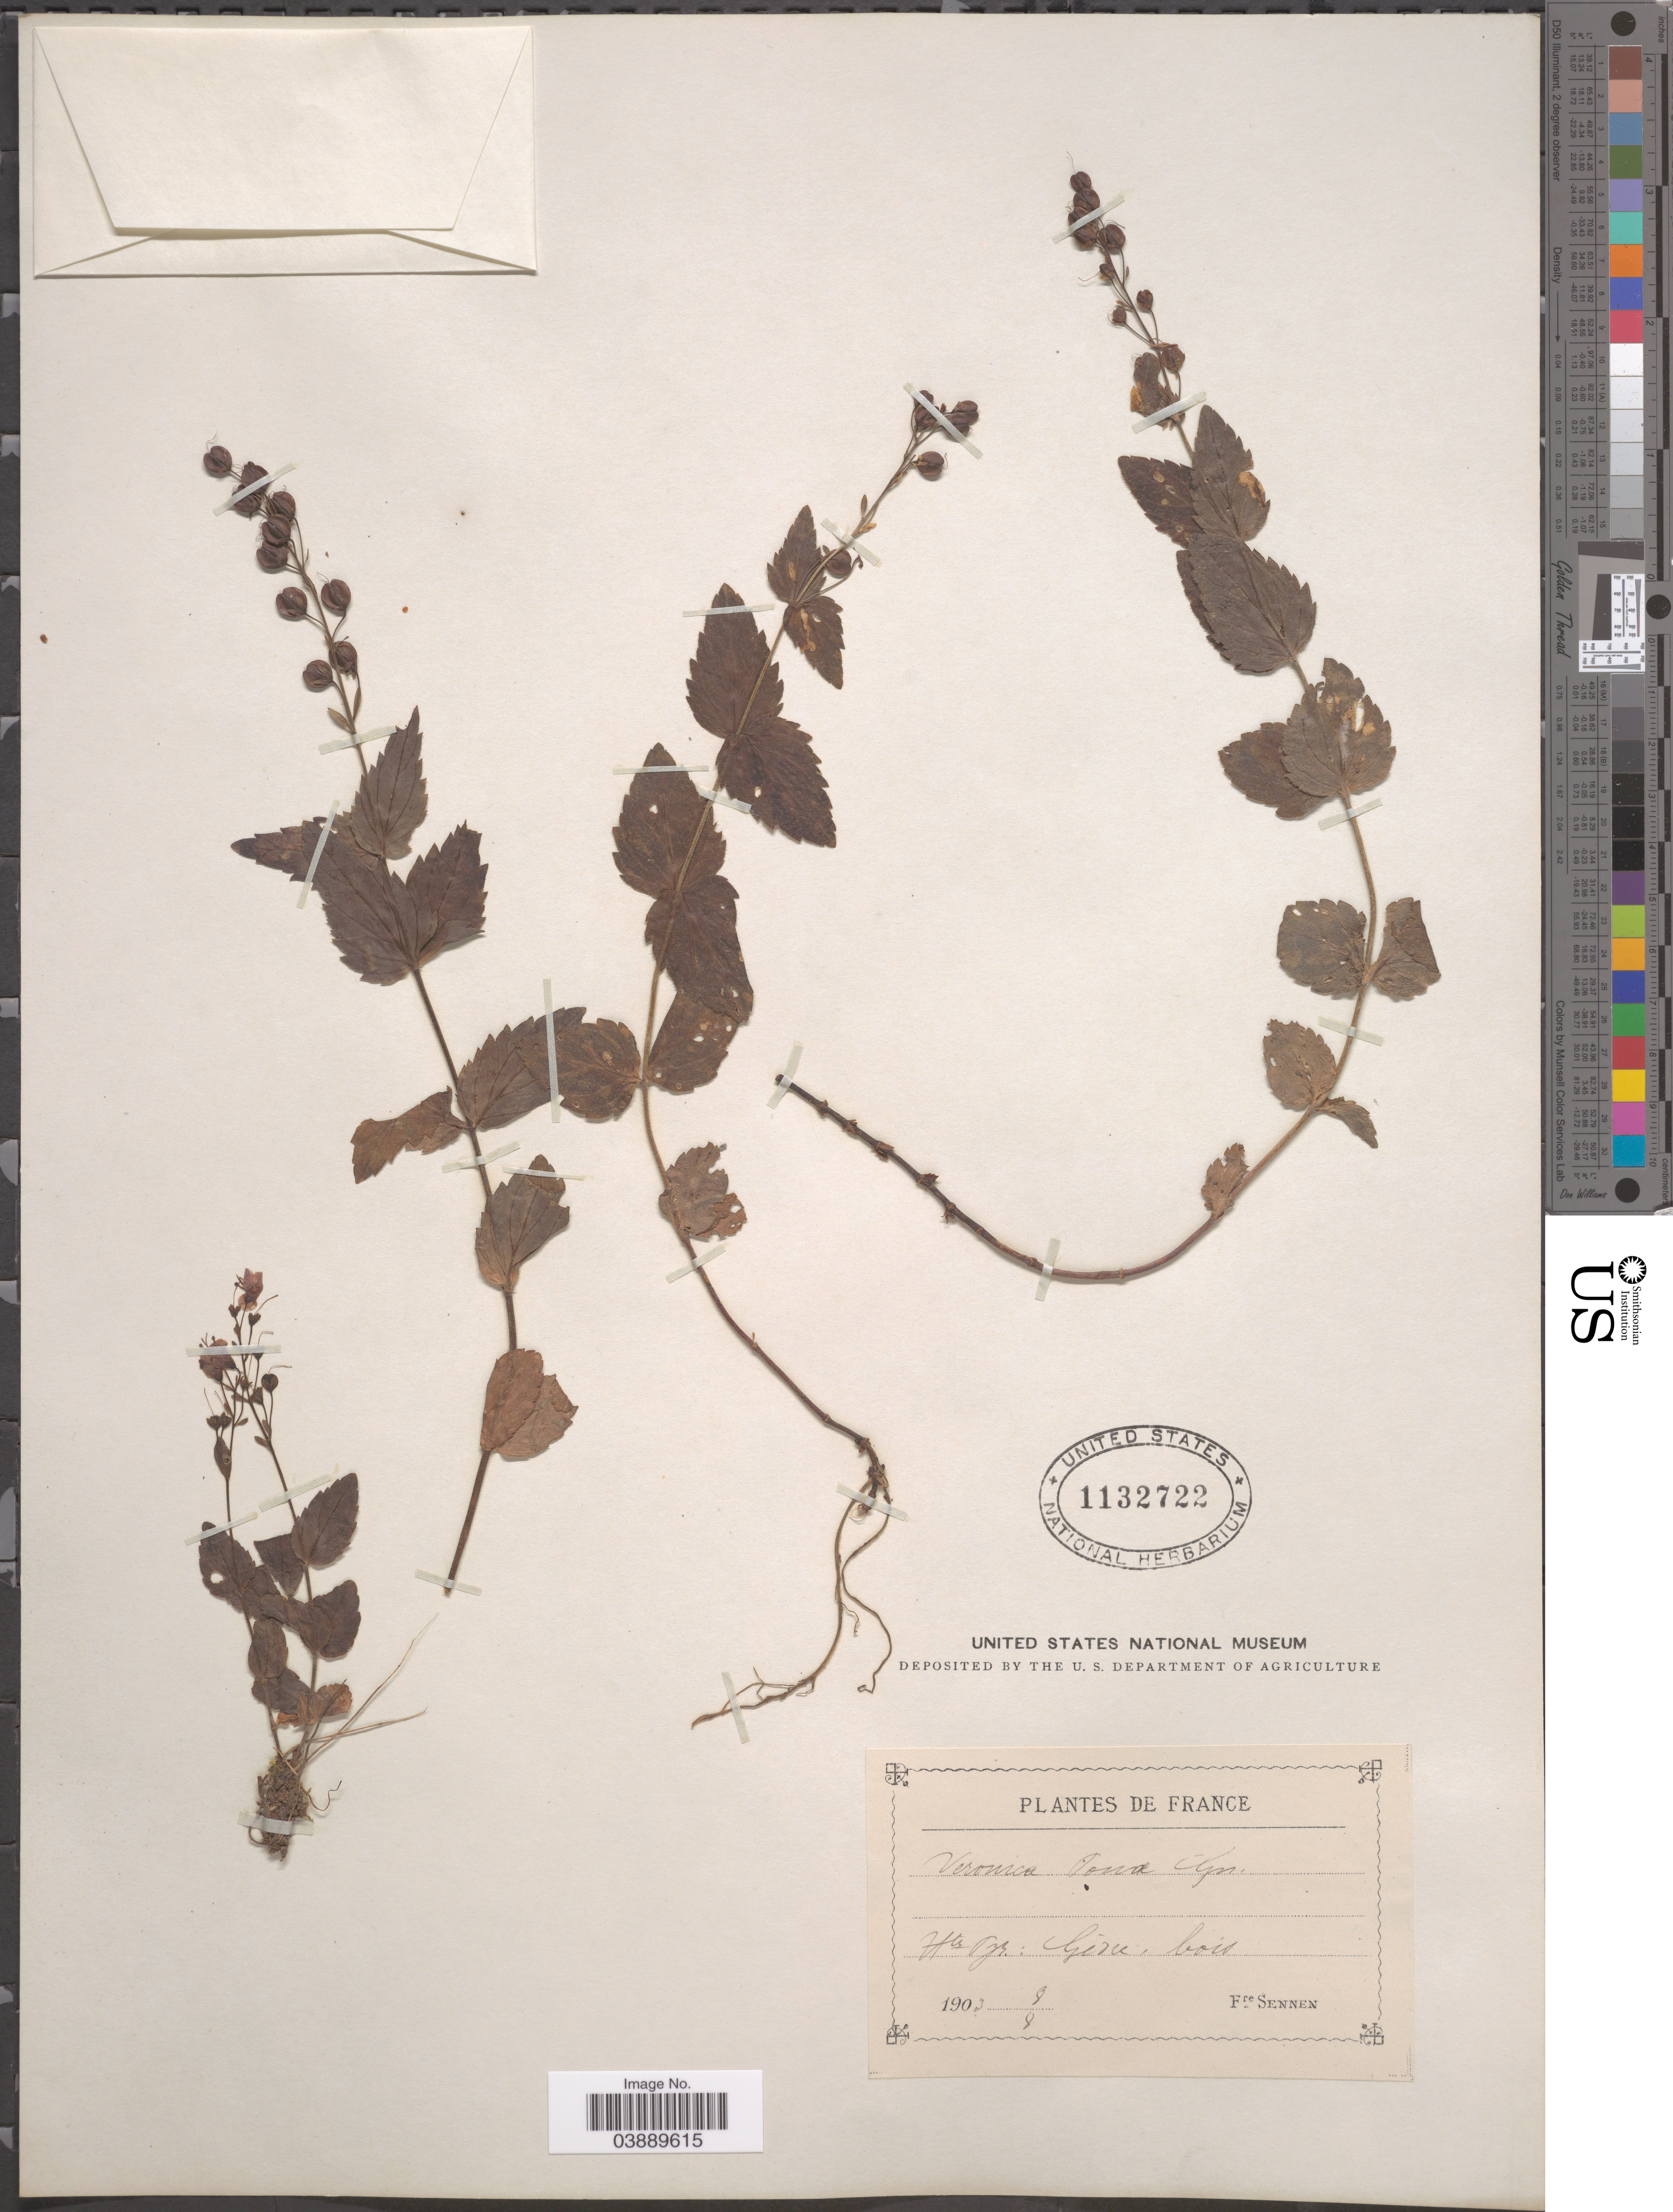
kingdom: Plantae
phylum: Tracheophyta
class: Magnoliopsida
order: Lamiales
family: Plantaginaceae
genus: Veronica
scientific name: Veronica ponae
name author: Gouan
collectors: E. Sennen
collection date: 1903-08-08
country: France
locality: Hte Pyr.: Gedre, bois.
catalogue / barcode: US 1132722